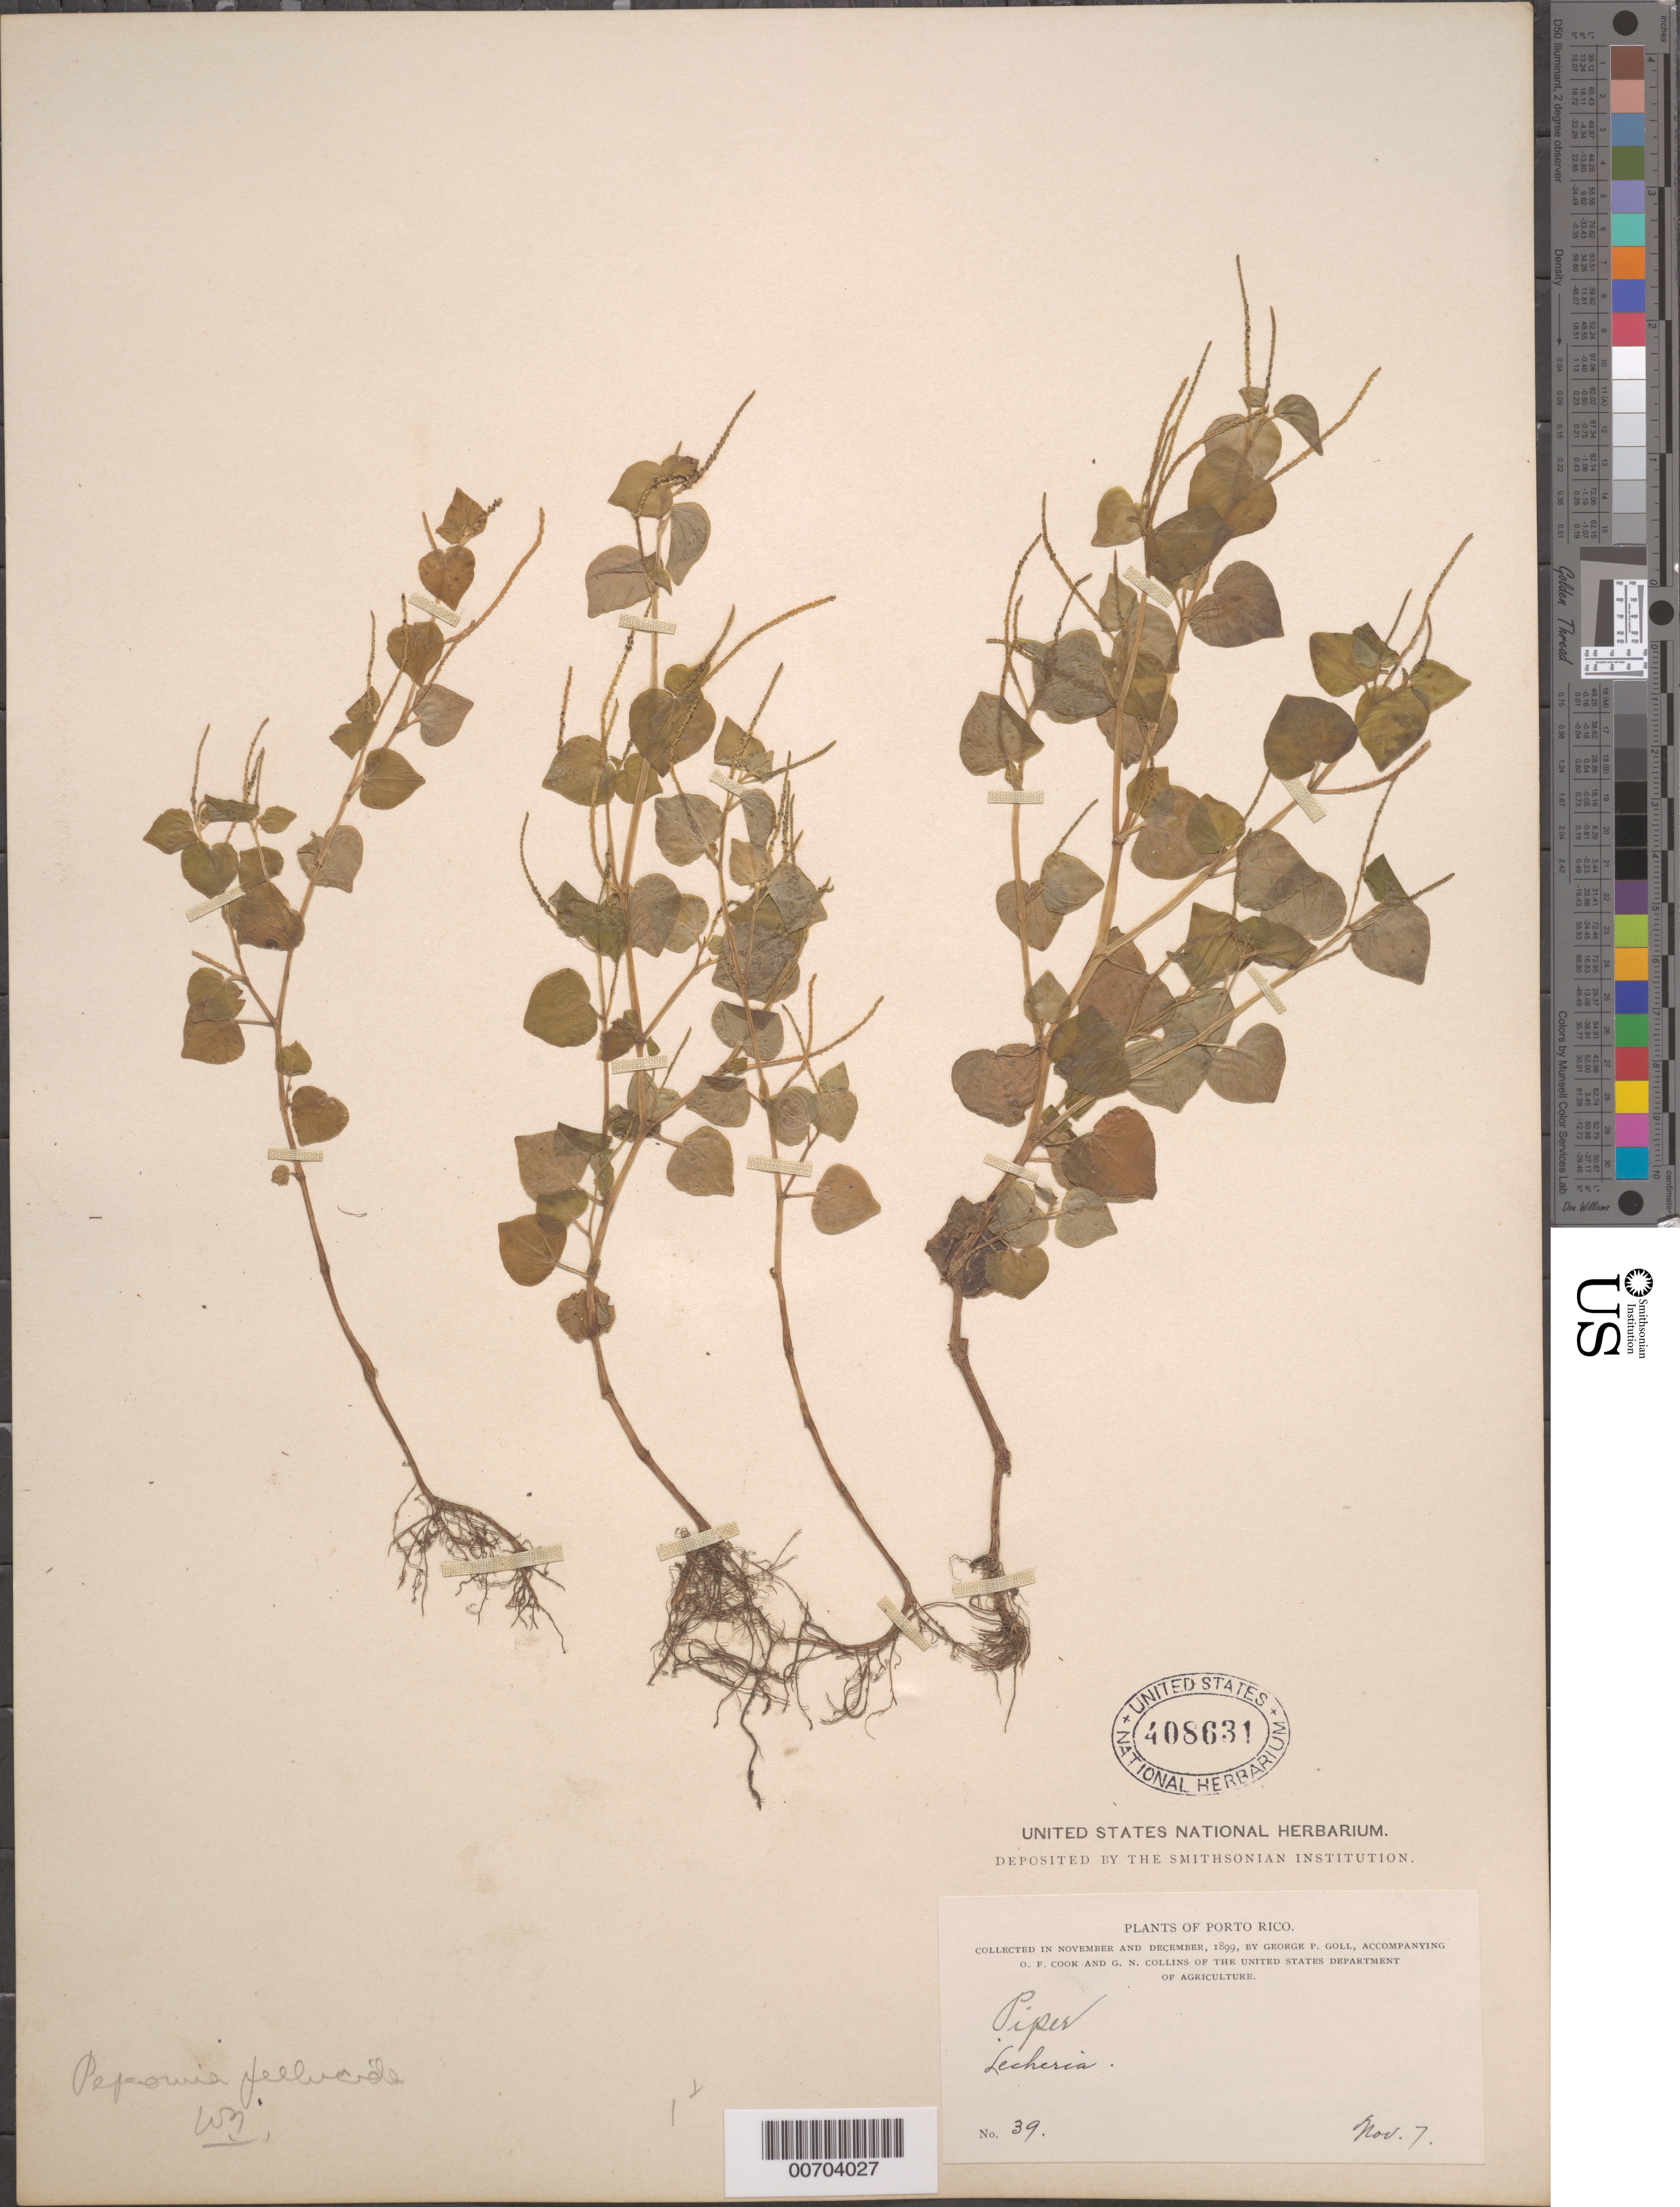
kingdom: Plantae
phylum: Tracheophyta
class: Magnoliopsida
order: Piperales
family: Piperaceae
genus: Peperomia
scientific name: Peperomia sp.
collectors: G. Goll, O. F. Cook & G. Collins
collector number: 39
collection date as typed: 07 Nov 1899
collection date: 1899-11-07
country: Puerto Rico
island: Greater Antilles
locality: Lecheria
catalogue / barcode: US 408631